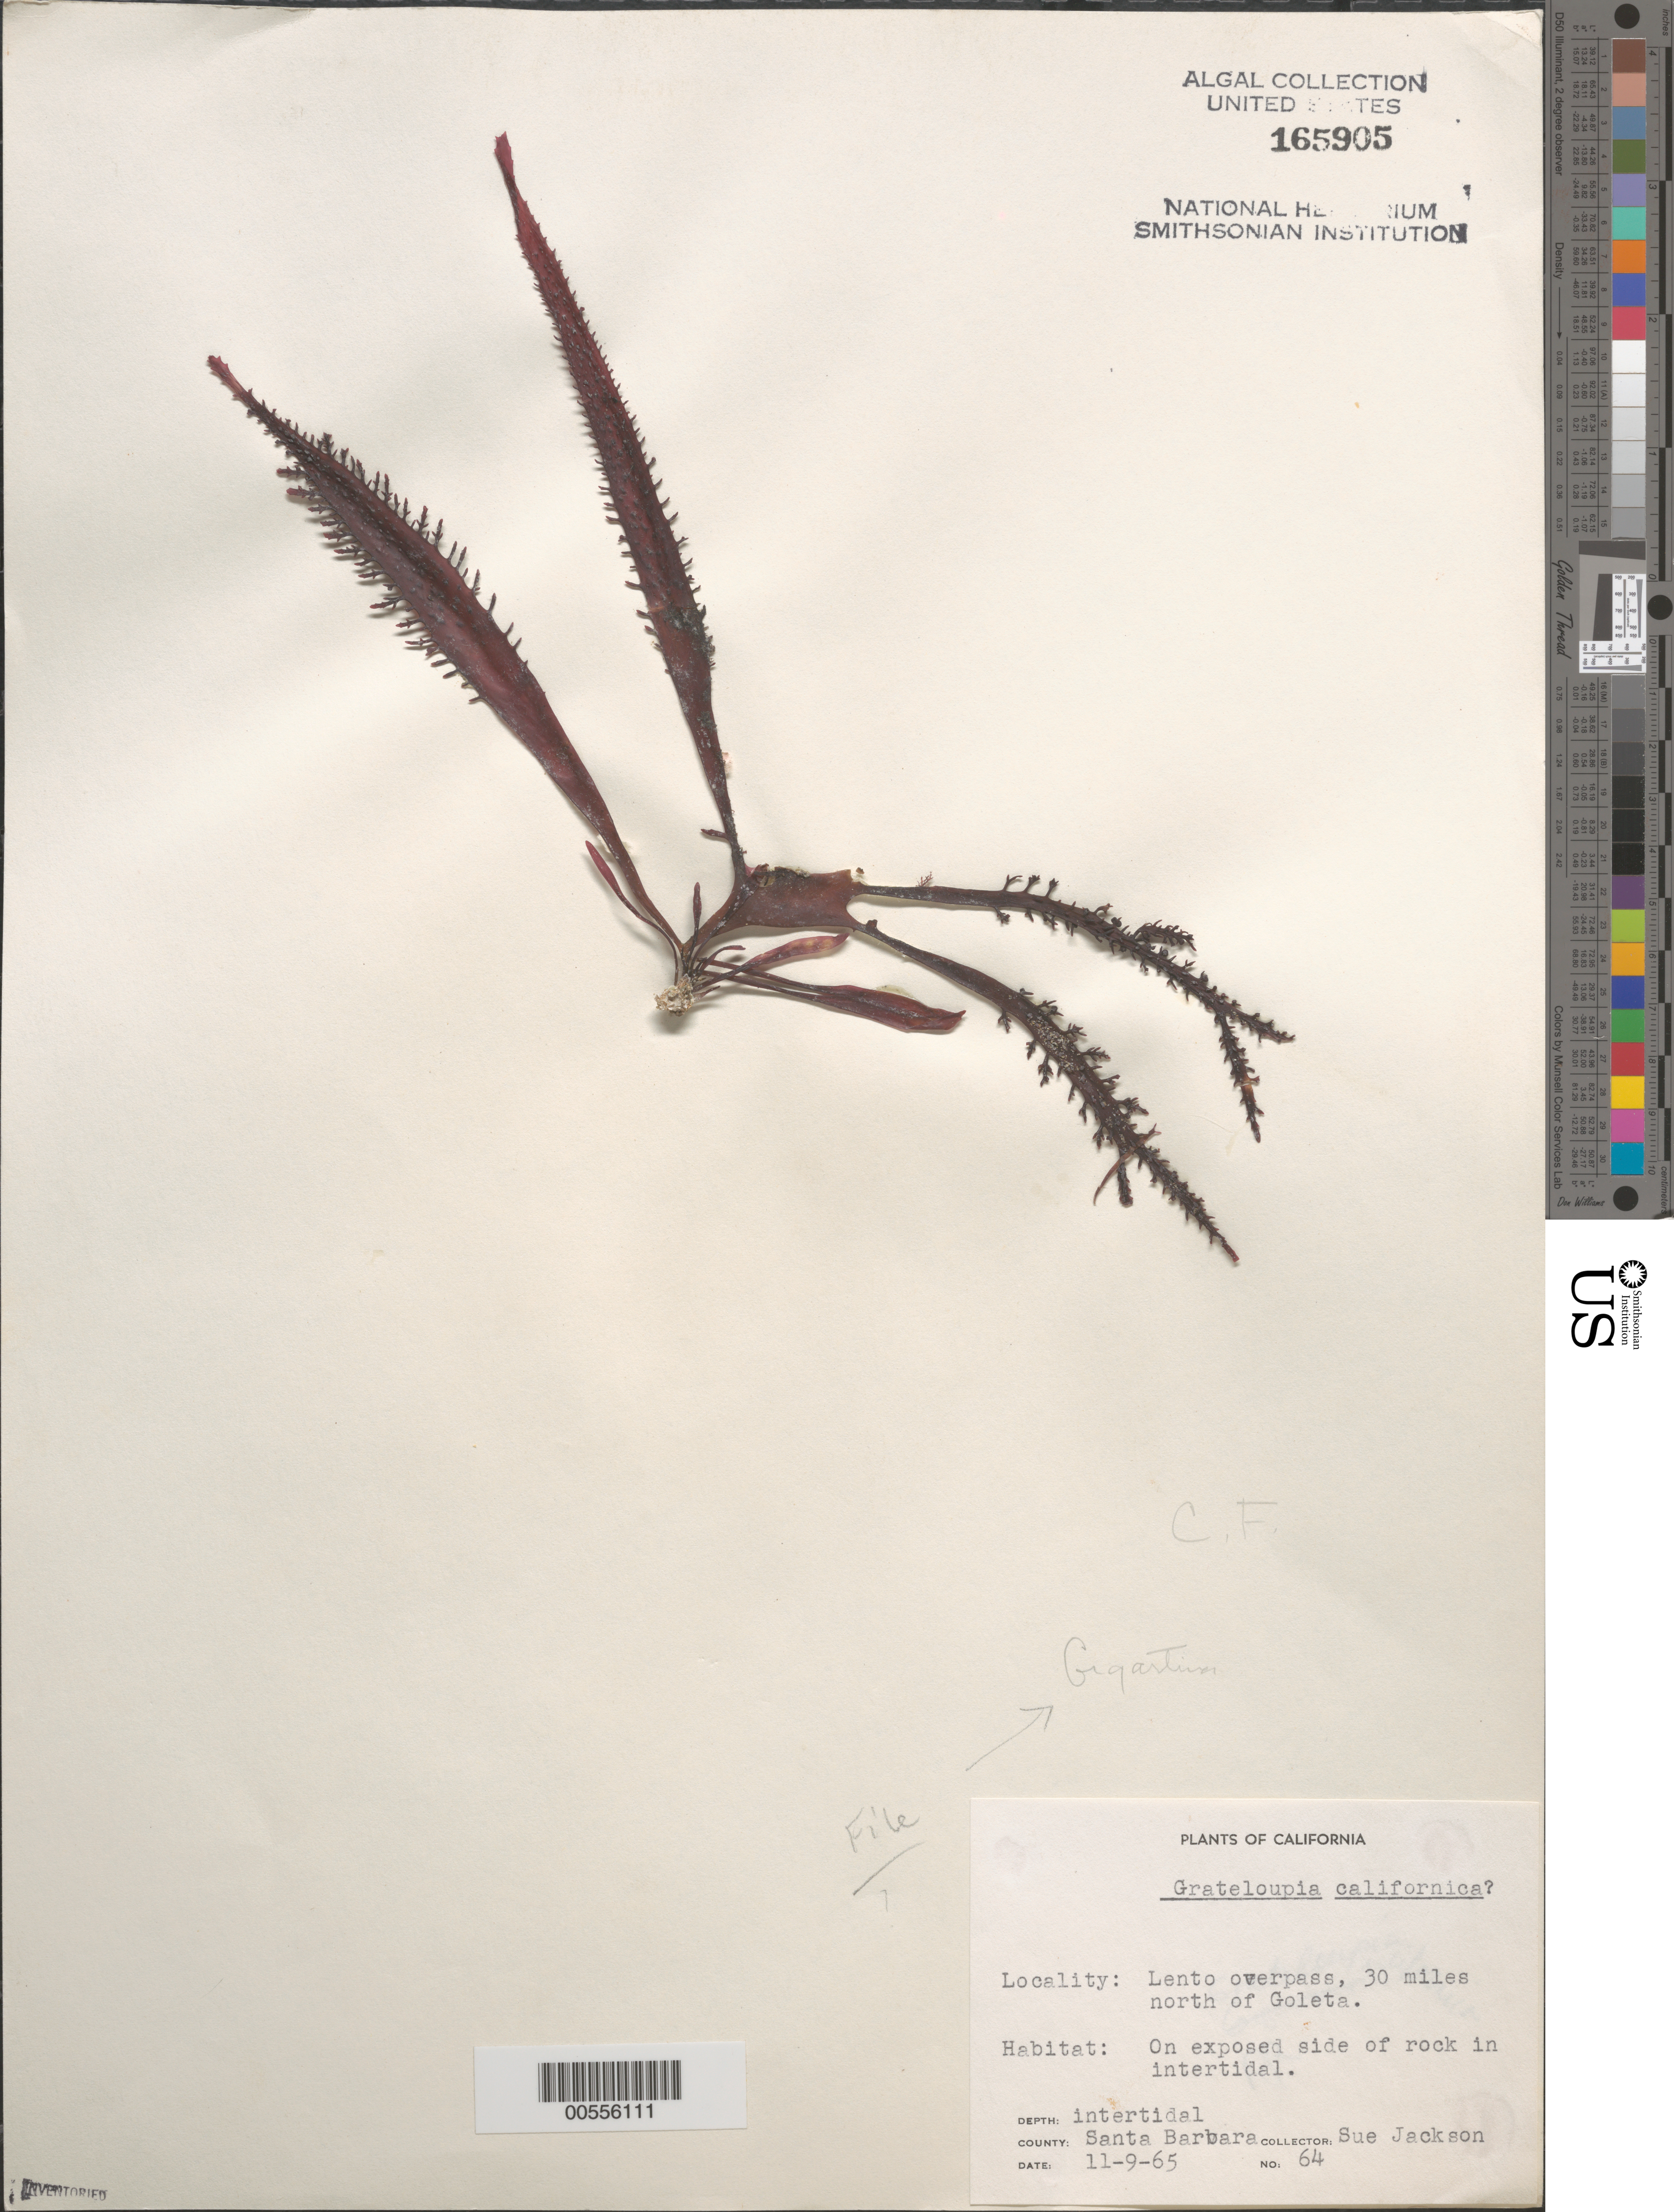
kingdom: Plantae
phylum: Rhodophyta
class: Florideophyceae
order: Gigartinales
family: Gigartinaceae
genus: Gigartina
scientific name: Gigartina sp.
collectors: S. Jackson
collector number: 64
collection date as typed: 09 Nov 1965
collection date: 1965-11-09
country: United States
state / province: California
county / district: Santa Barbara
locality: Lento Overpass, 30 miles north of Goleta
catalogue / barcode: US 165905